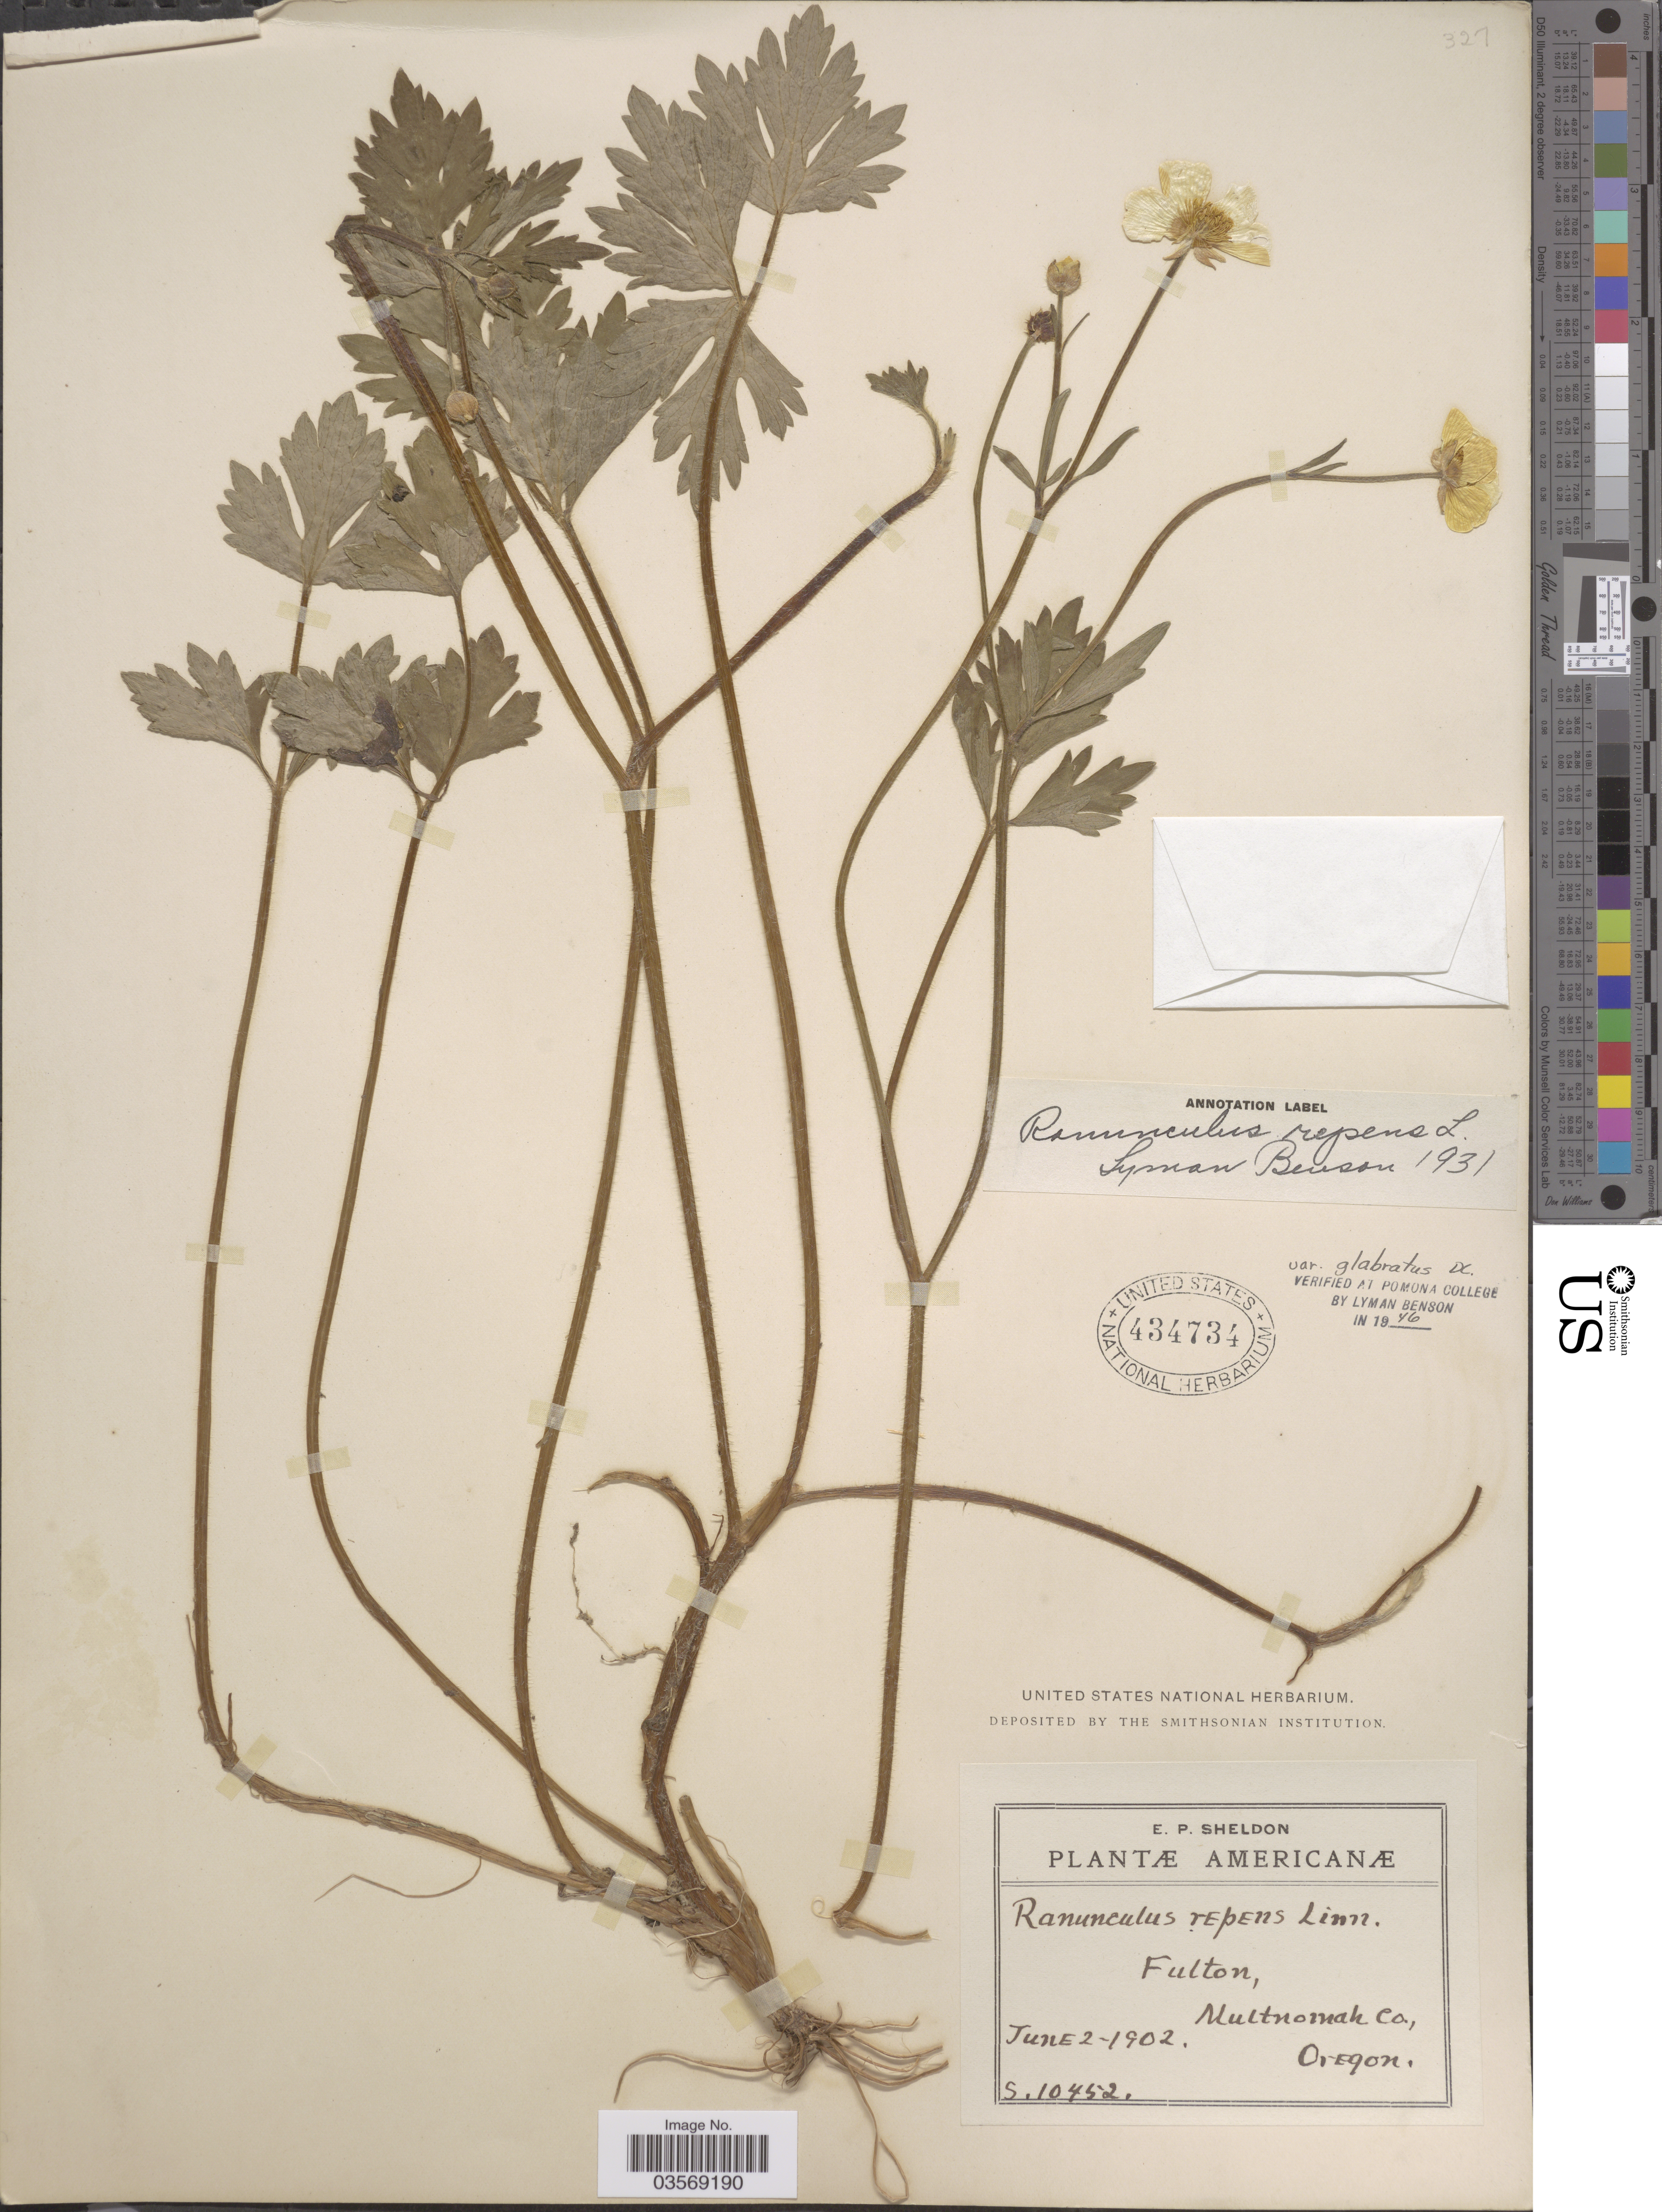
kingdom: Plantae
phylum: Tracheophyta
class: Magnoliopsida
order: Ranunculales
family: Ranunculaceae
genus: Ranunculus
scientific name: Ranunculus repens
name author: L.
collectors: E. P. Sheldon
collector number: S.10452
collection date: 1902-06-02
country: United States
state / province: Oregon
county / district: Multnomah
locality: Fulton. Multnomah Co.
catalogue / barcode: US 434734